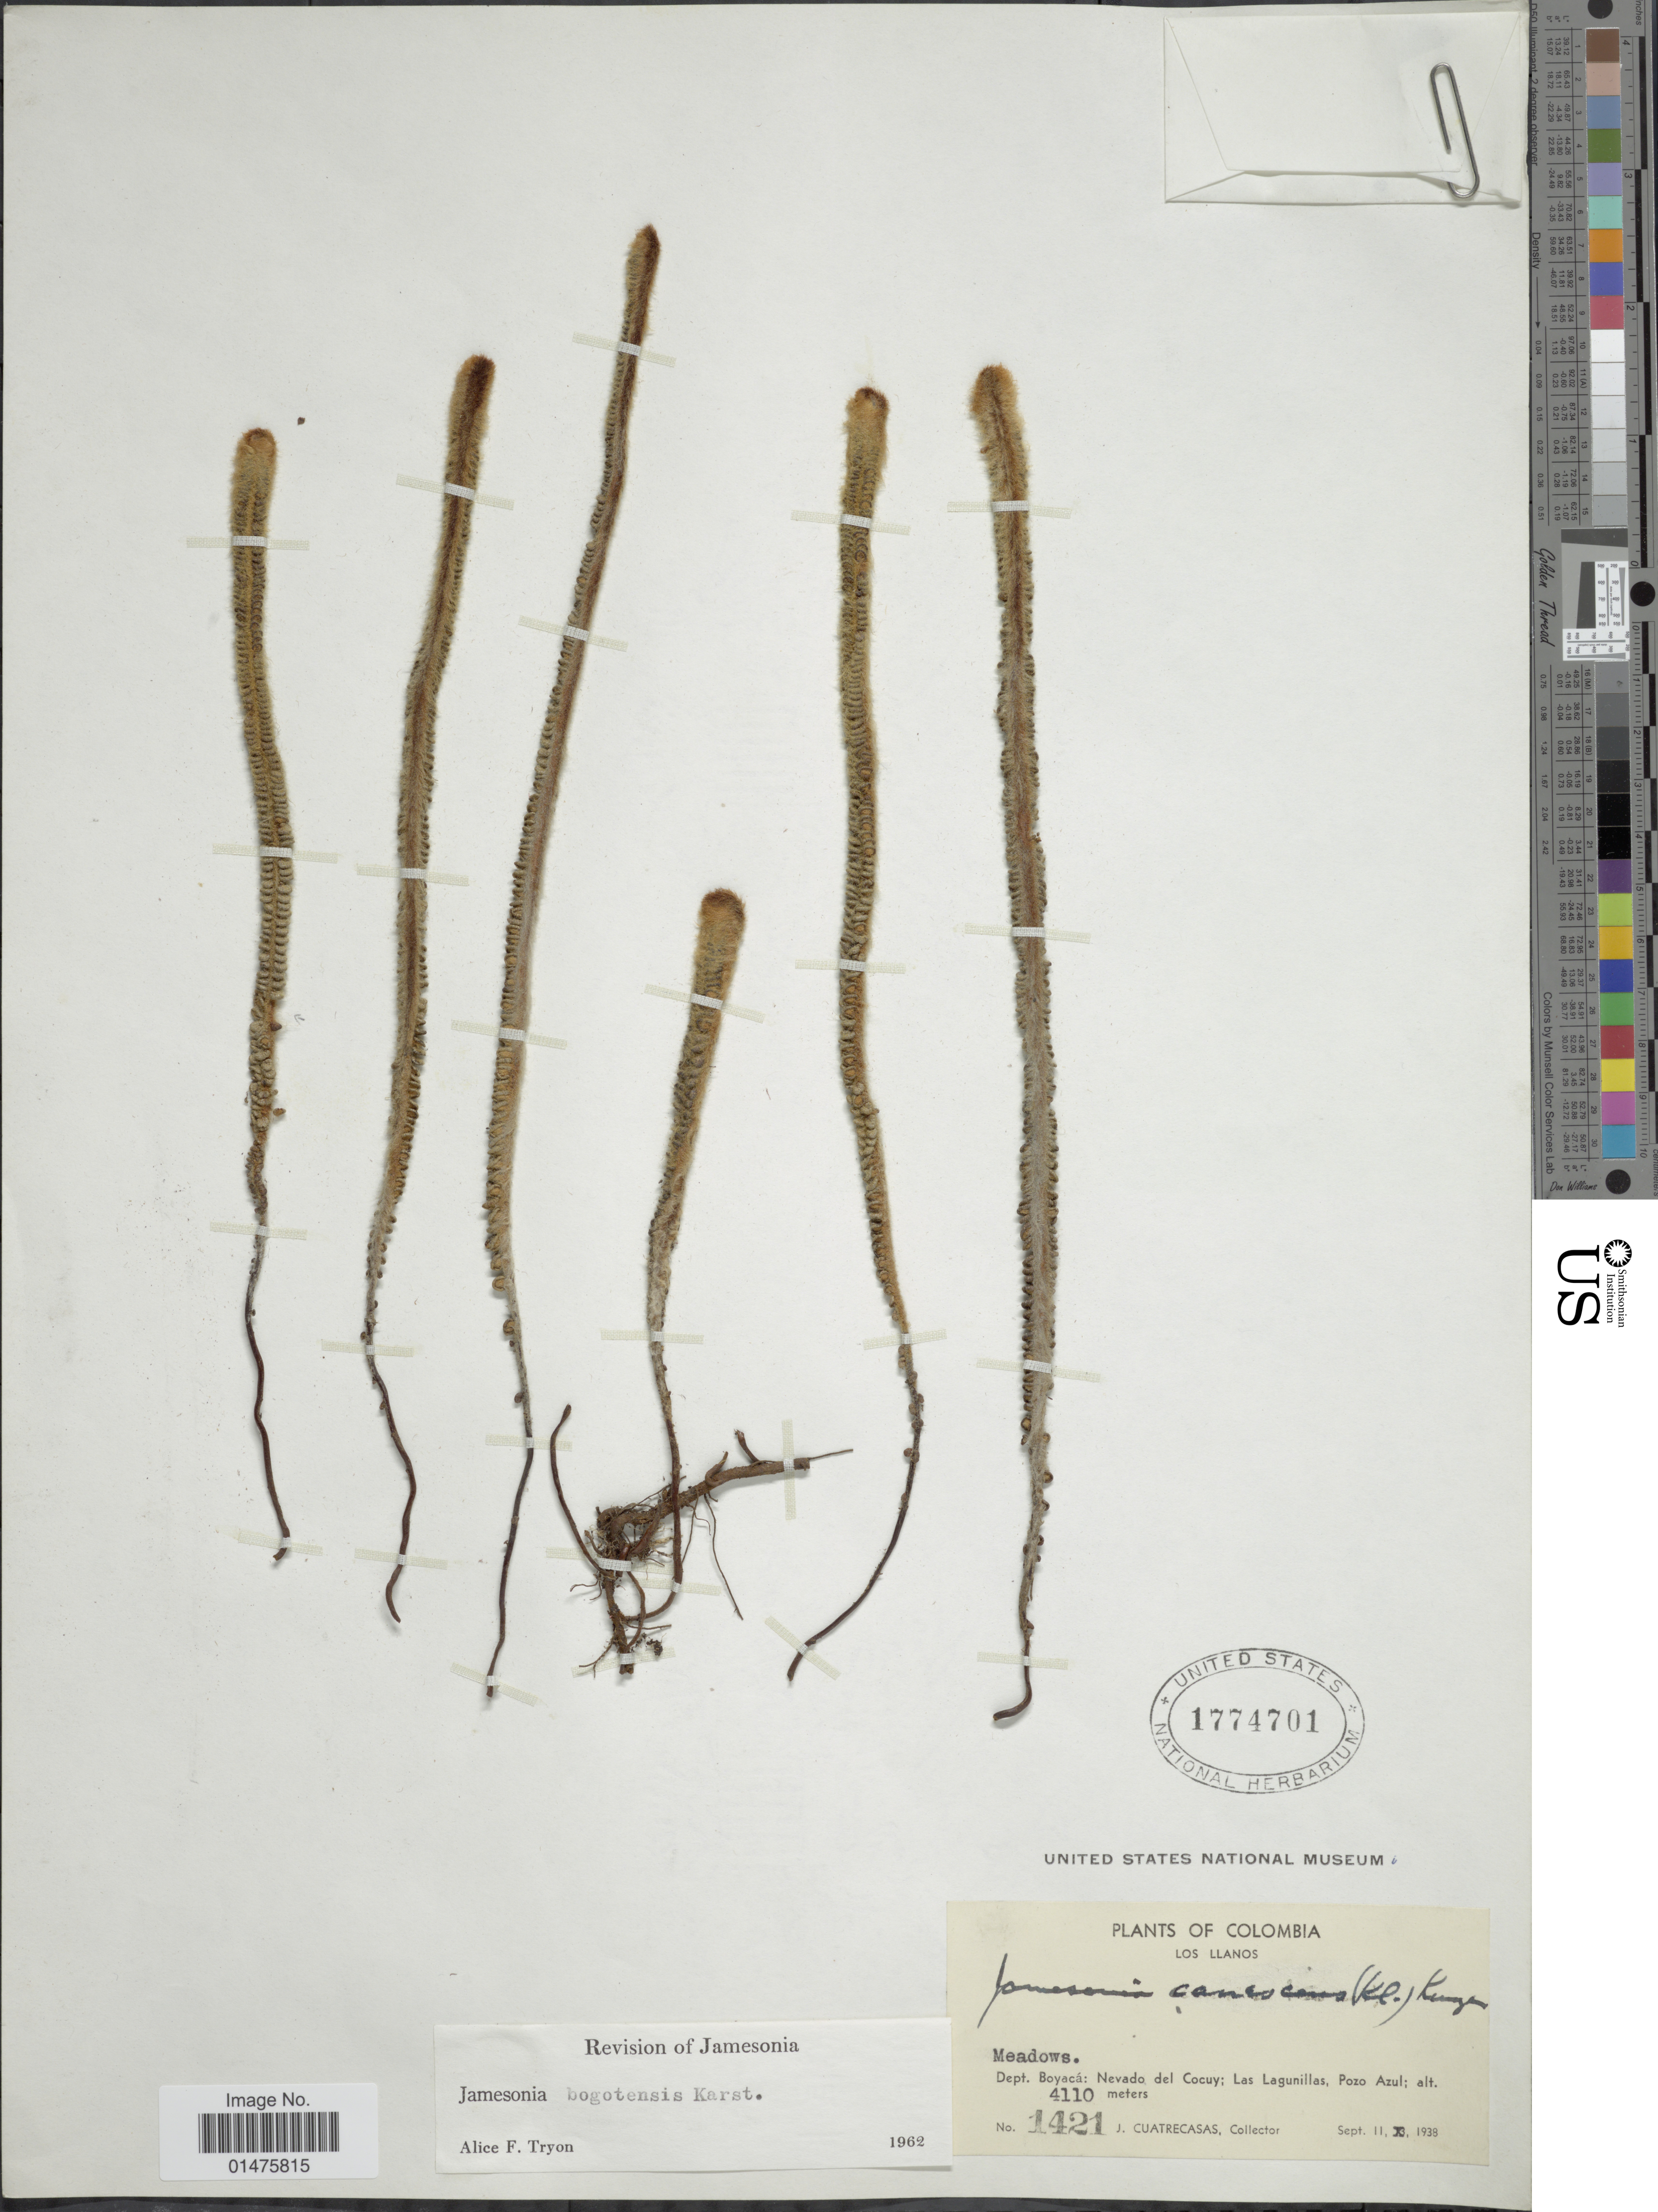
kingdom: Plantae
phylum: Tracheophyta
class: Polypodiopsida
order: Polypodiales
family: Pteridaceae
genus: Jamesonia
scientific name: Jamesonia bogotensis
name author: H. Karst.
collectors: J. Cuatrecasas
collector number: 1421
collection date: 1938-09-11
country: Colombia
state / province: Boyacá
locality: Los Llanos, Meadows,Dept. Boyacá: Nevado del Cocuy; Las Lagunillas, Pozo Azul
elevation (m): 4110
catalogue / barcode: US 1774701